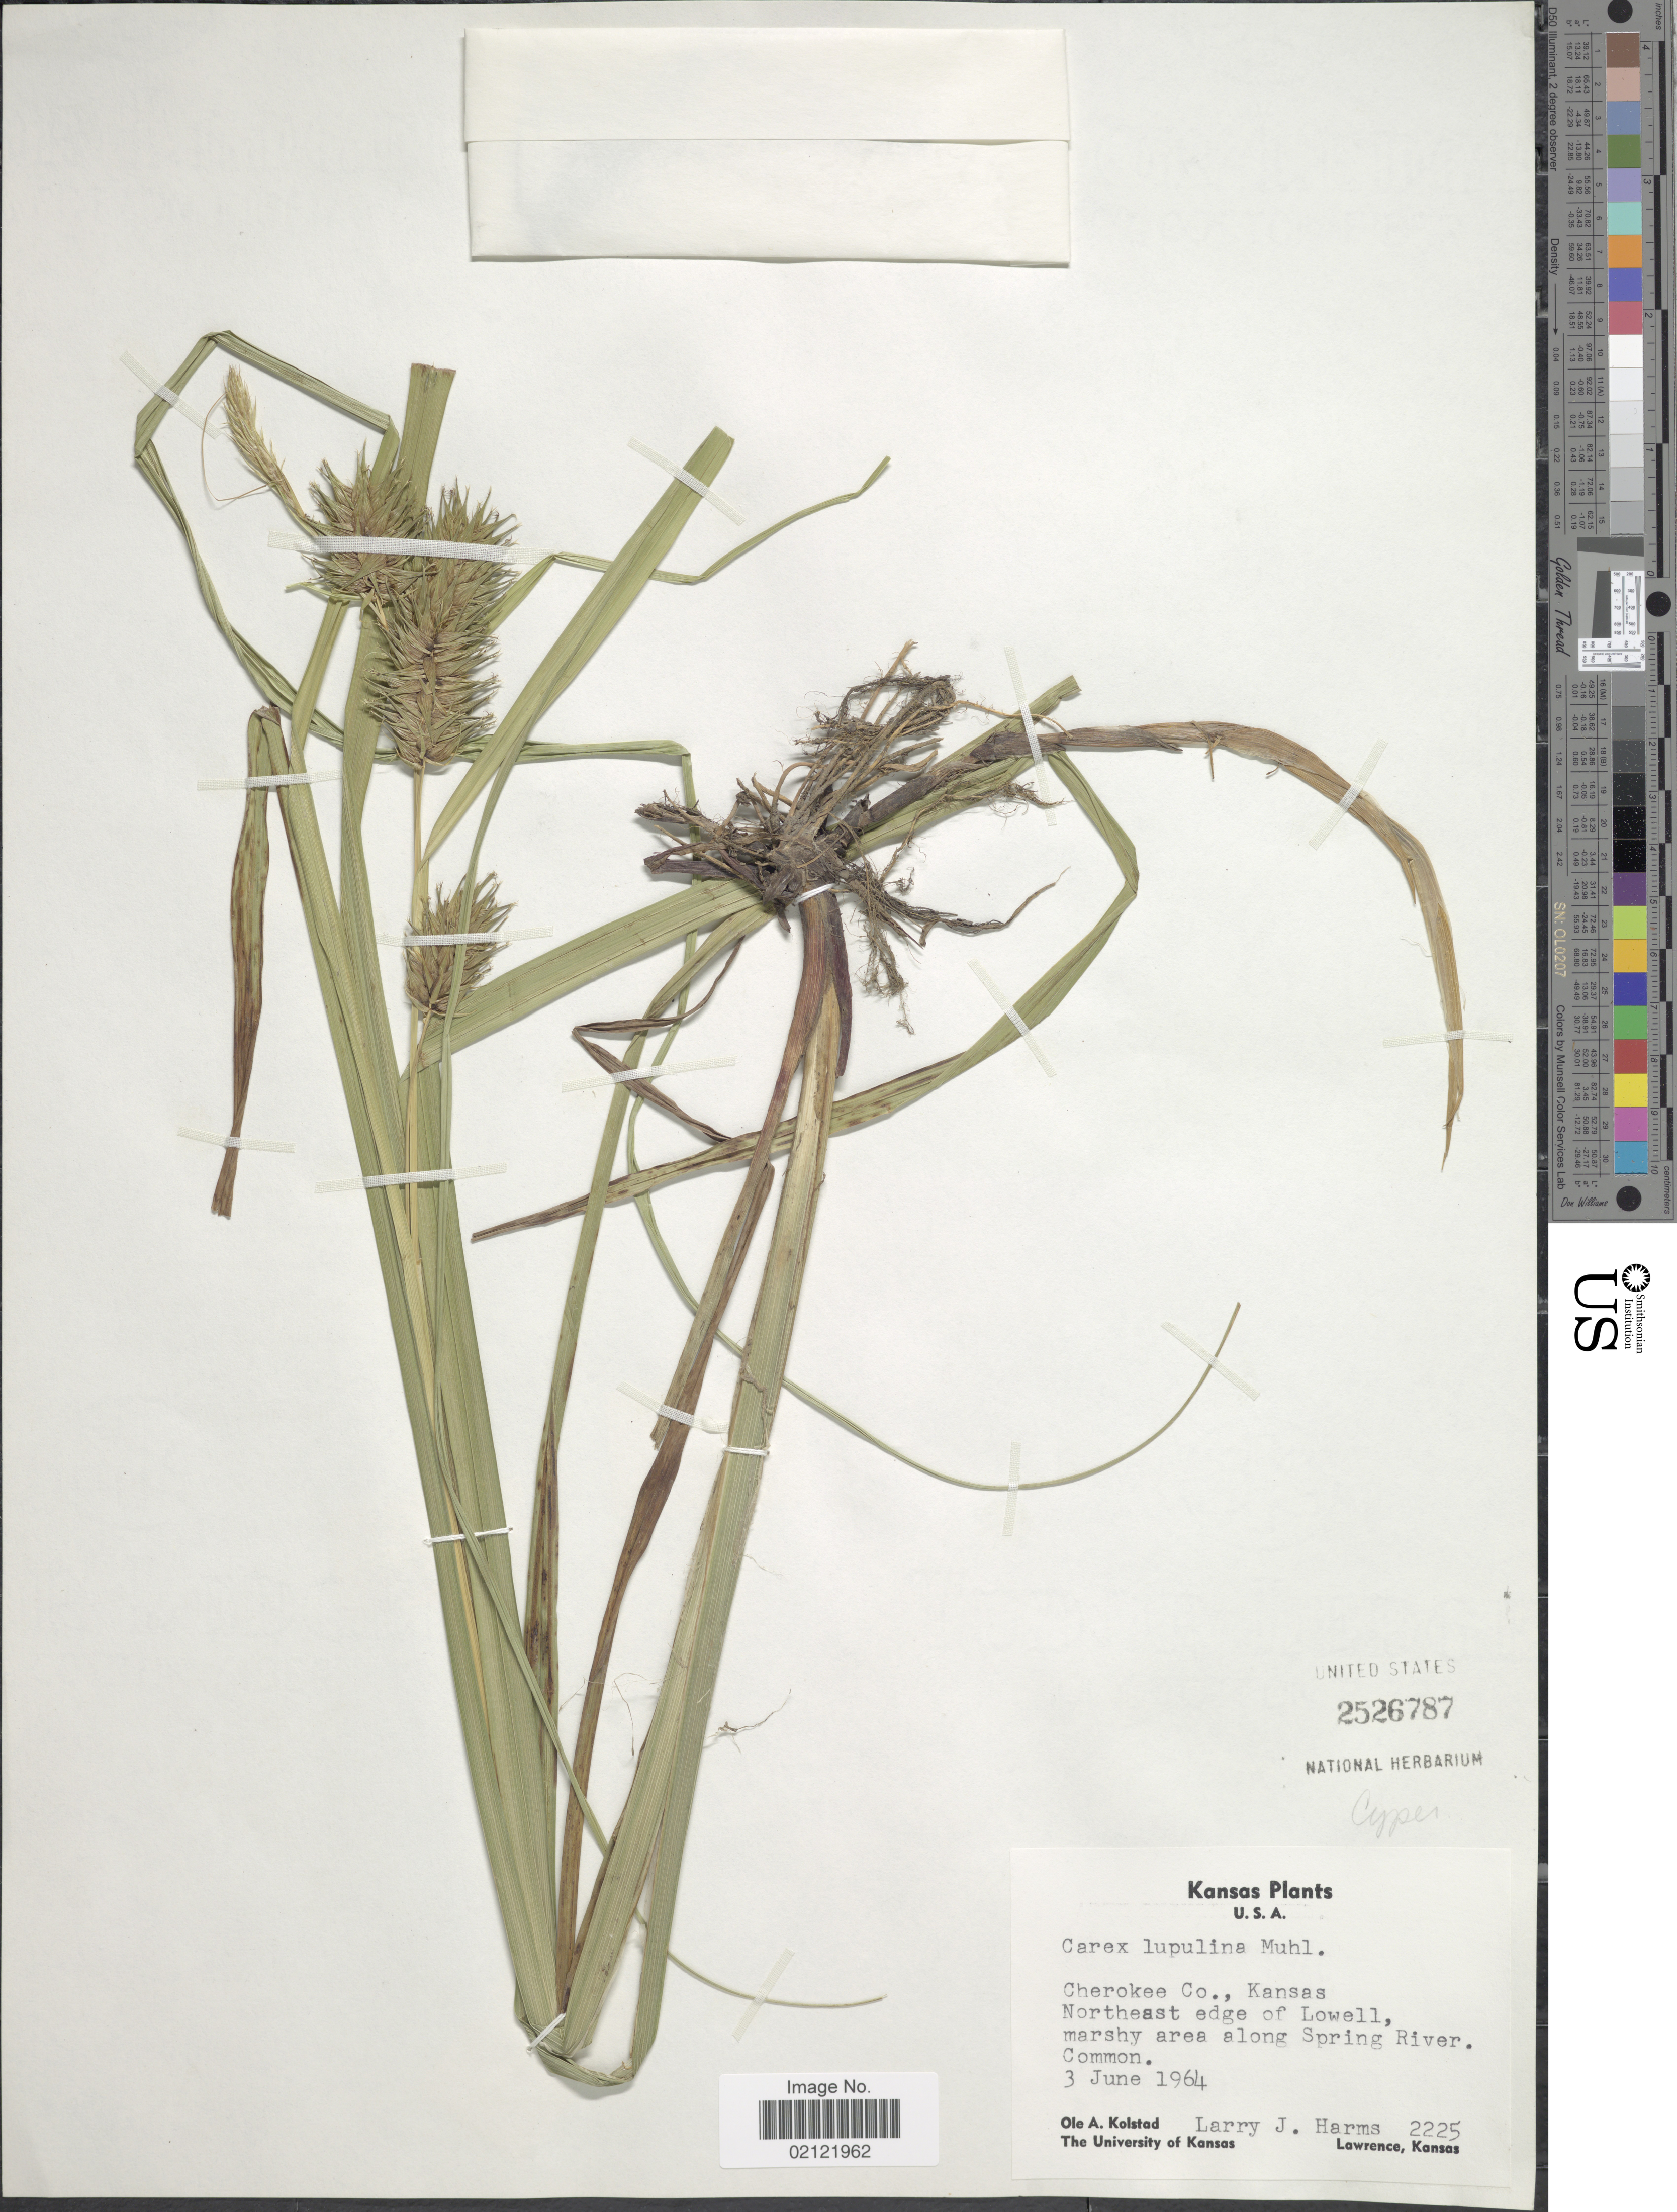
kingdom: Plantae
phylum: Tracheophyta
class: Liliopsida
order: Poales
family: Cyperaceae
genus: Carex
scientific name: Carex lupulina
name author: Muhl. ex Willd.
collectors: O. Kolstad & L. Harms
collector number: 2225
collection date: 1964-06-03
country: United States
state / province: Kansas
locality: Cherokee Co., Kansas. Northeast edge of Lowell, marshy area along Spring River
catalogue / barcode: US 2526787